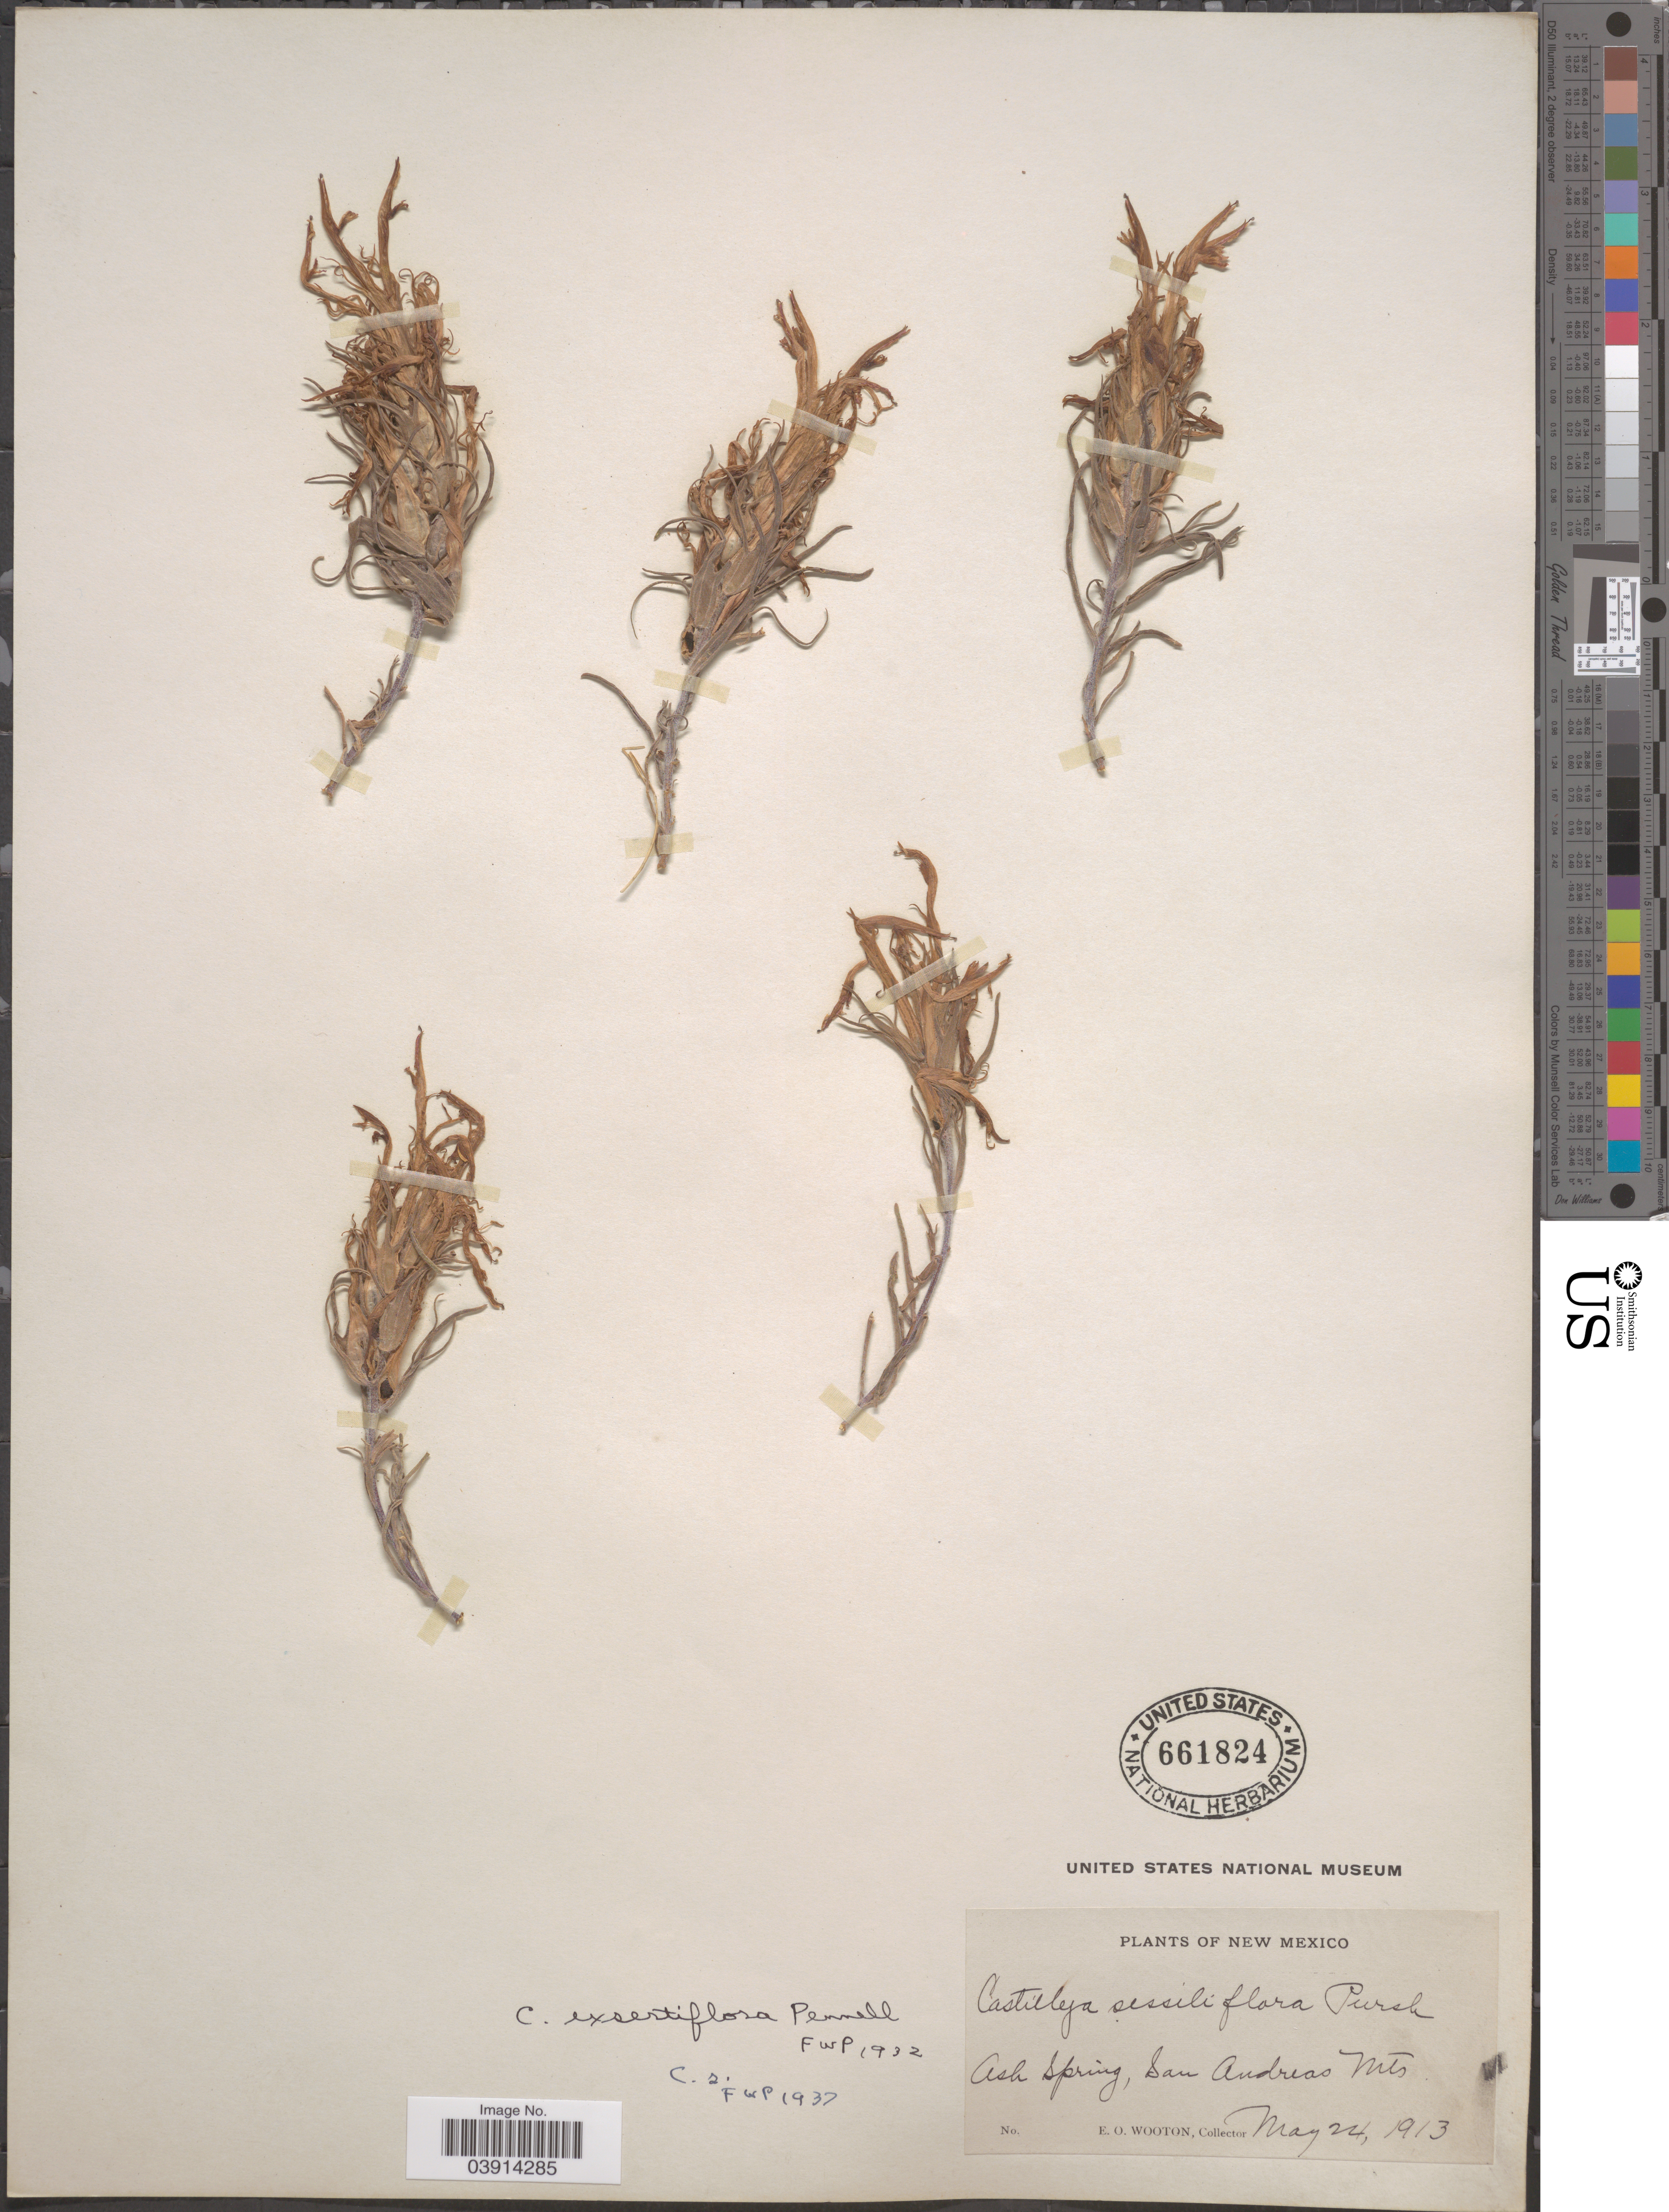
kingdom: Plantae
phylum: Tracheophyta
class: Magnoliopsida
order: Lamiales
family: Orobanchaceae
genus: Castilleja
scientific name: Castilleja sessiliflora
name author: Pursh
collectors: E. O. Wooton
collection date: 1913-05-24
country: United States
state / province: New Mexico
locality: Ash Spring, San Andreas Mts.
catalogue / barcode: US 661824